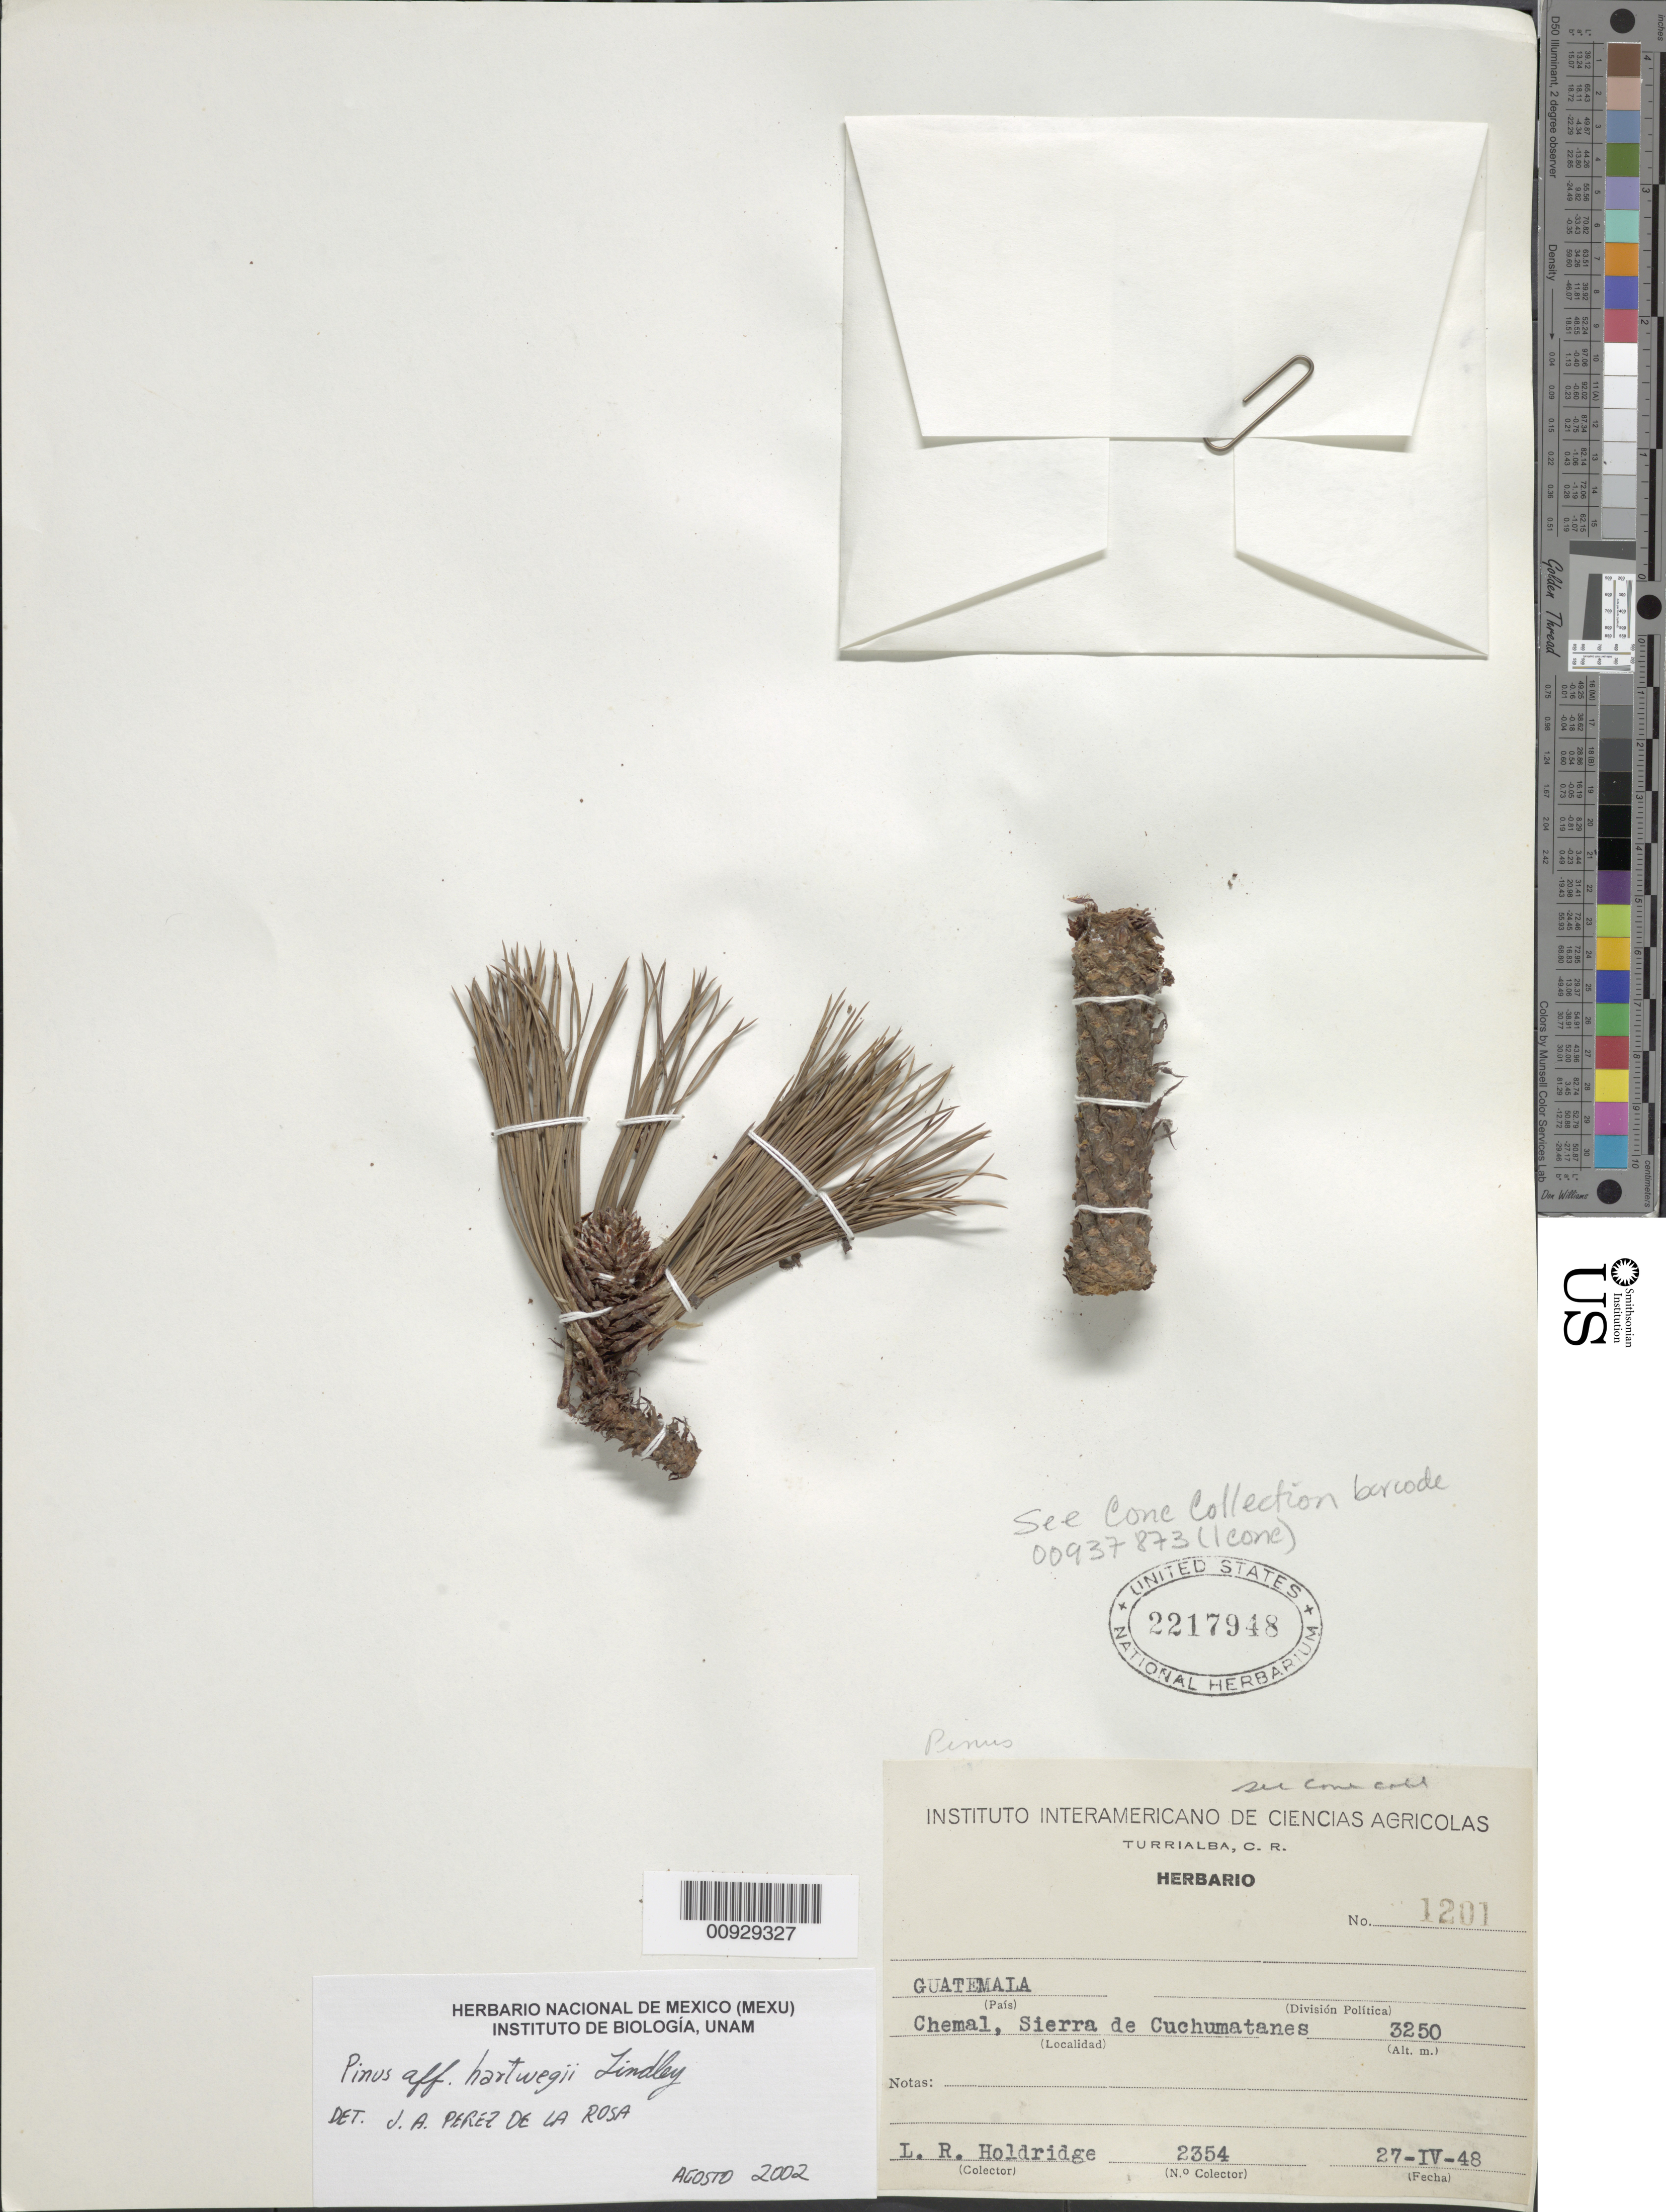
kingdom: Plantae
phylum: Tracheophyta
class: Pinopsida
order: Pinales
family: Pinaceae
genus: Pinus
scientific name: Pinus hartwegii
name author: Lindl.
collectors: L. Holdridge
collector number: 2354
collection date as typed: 27 Apr 1948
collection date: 1948-04-27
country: Guatemala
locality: Chemal, Sierra de Cuchumatanes.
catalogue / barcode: US 2217948